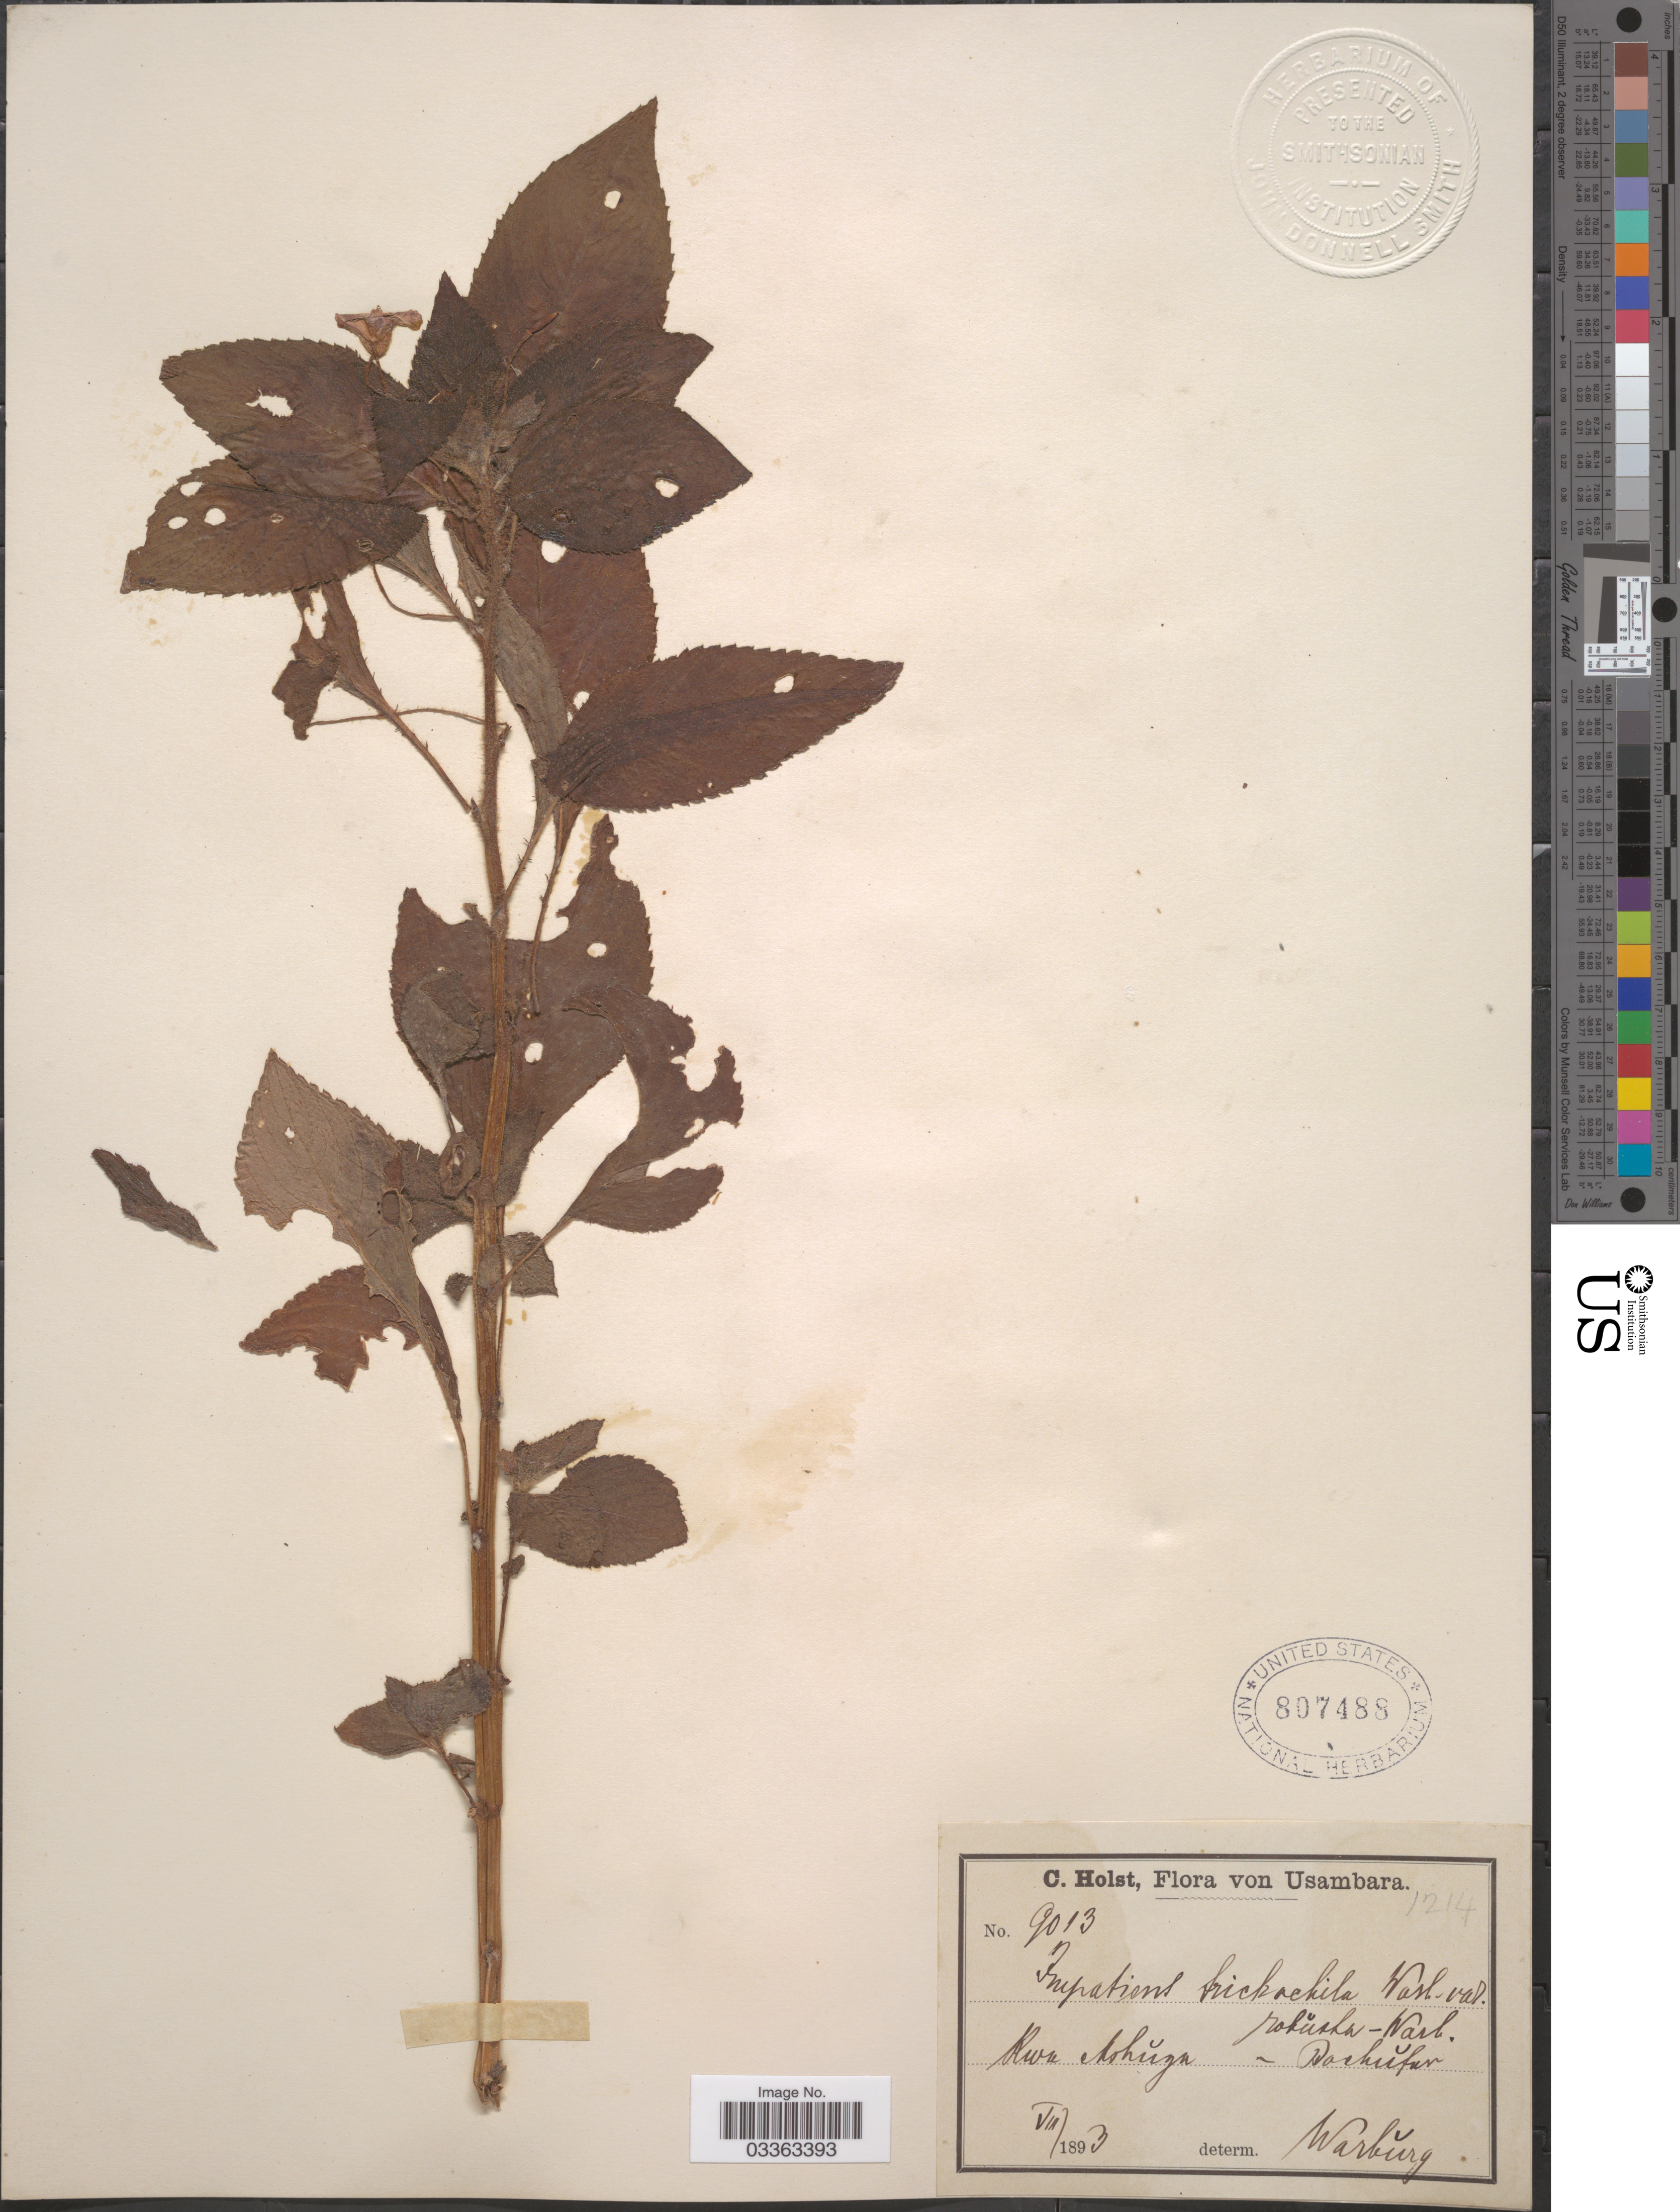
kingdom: Plantae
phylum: Tracheophyta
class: Magnoliopsida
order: Ericales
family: Balsaminaceae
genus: Impatiens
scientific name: Impatiens trichochila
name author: Warb.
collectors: C. H. Holst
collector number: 9013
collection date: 1893-08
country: Tanzania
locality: Usambara, Kwa Mshŭza - Hochwald.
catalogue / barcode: US 807488